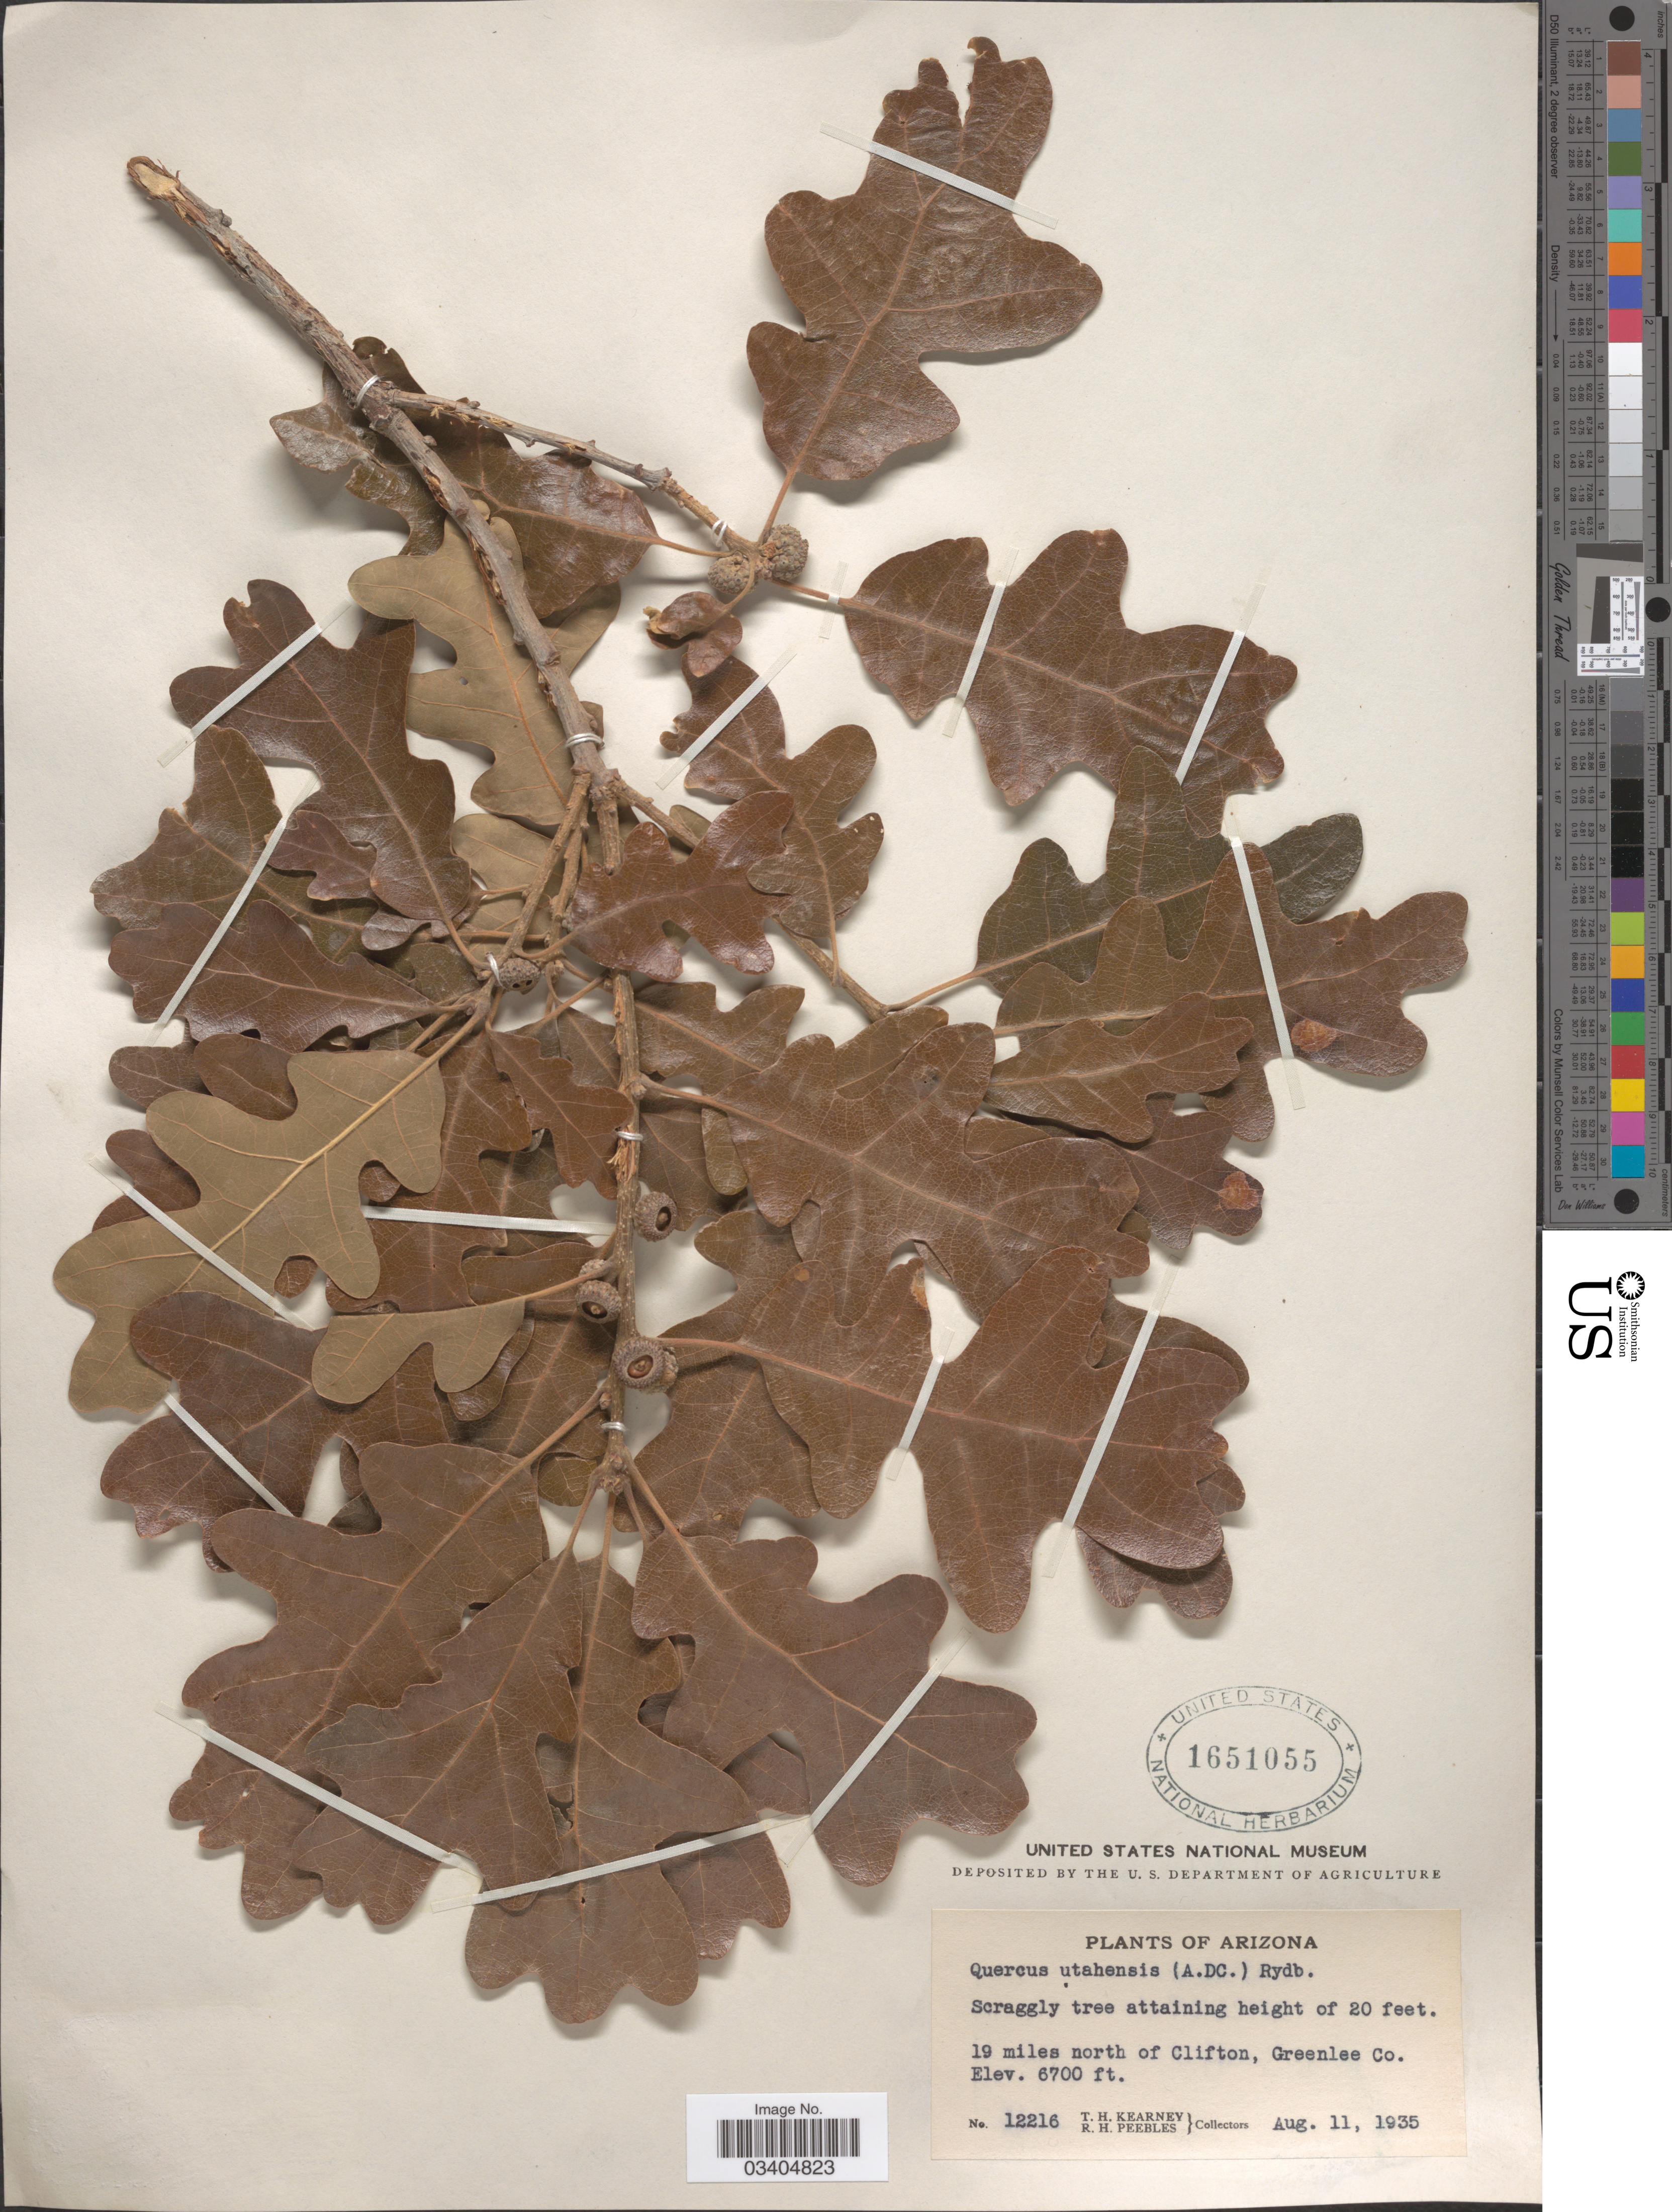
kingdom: Plantae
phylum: Tracheophyta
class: Magnoliopsida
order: Fagales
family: Fagaceae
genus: Quercus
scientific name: Quercus gambelii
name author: Nutt.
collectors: T. H. Kearney & R. H. Peebles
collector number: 12216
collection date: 1935-08-11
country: United States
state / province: Arizona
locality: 19 miles north of Clifton, Greenlee Co.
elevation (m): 2042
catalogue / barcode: US 1651055